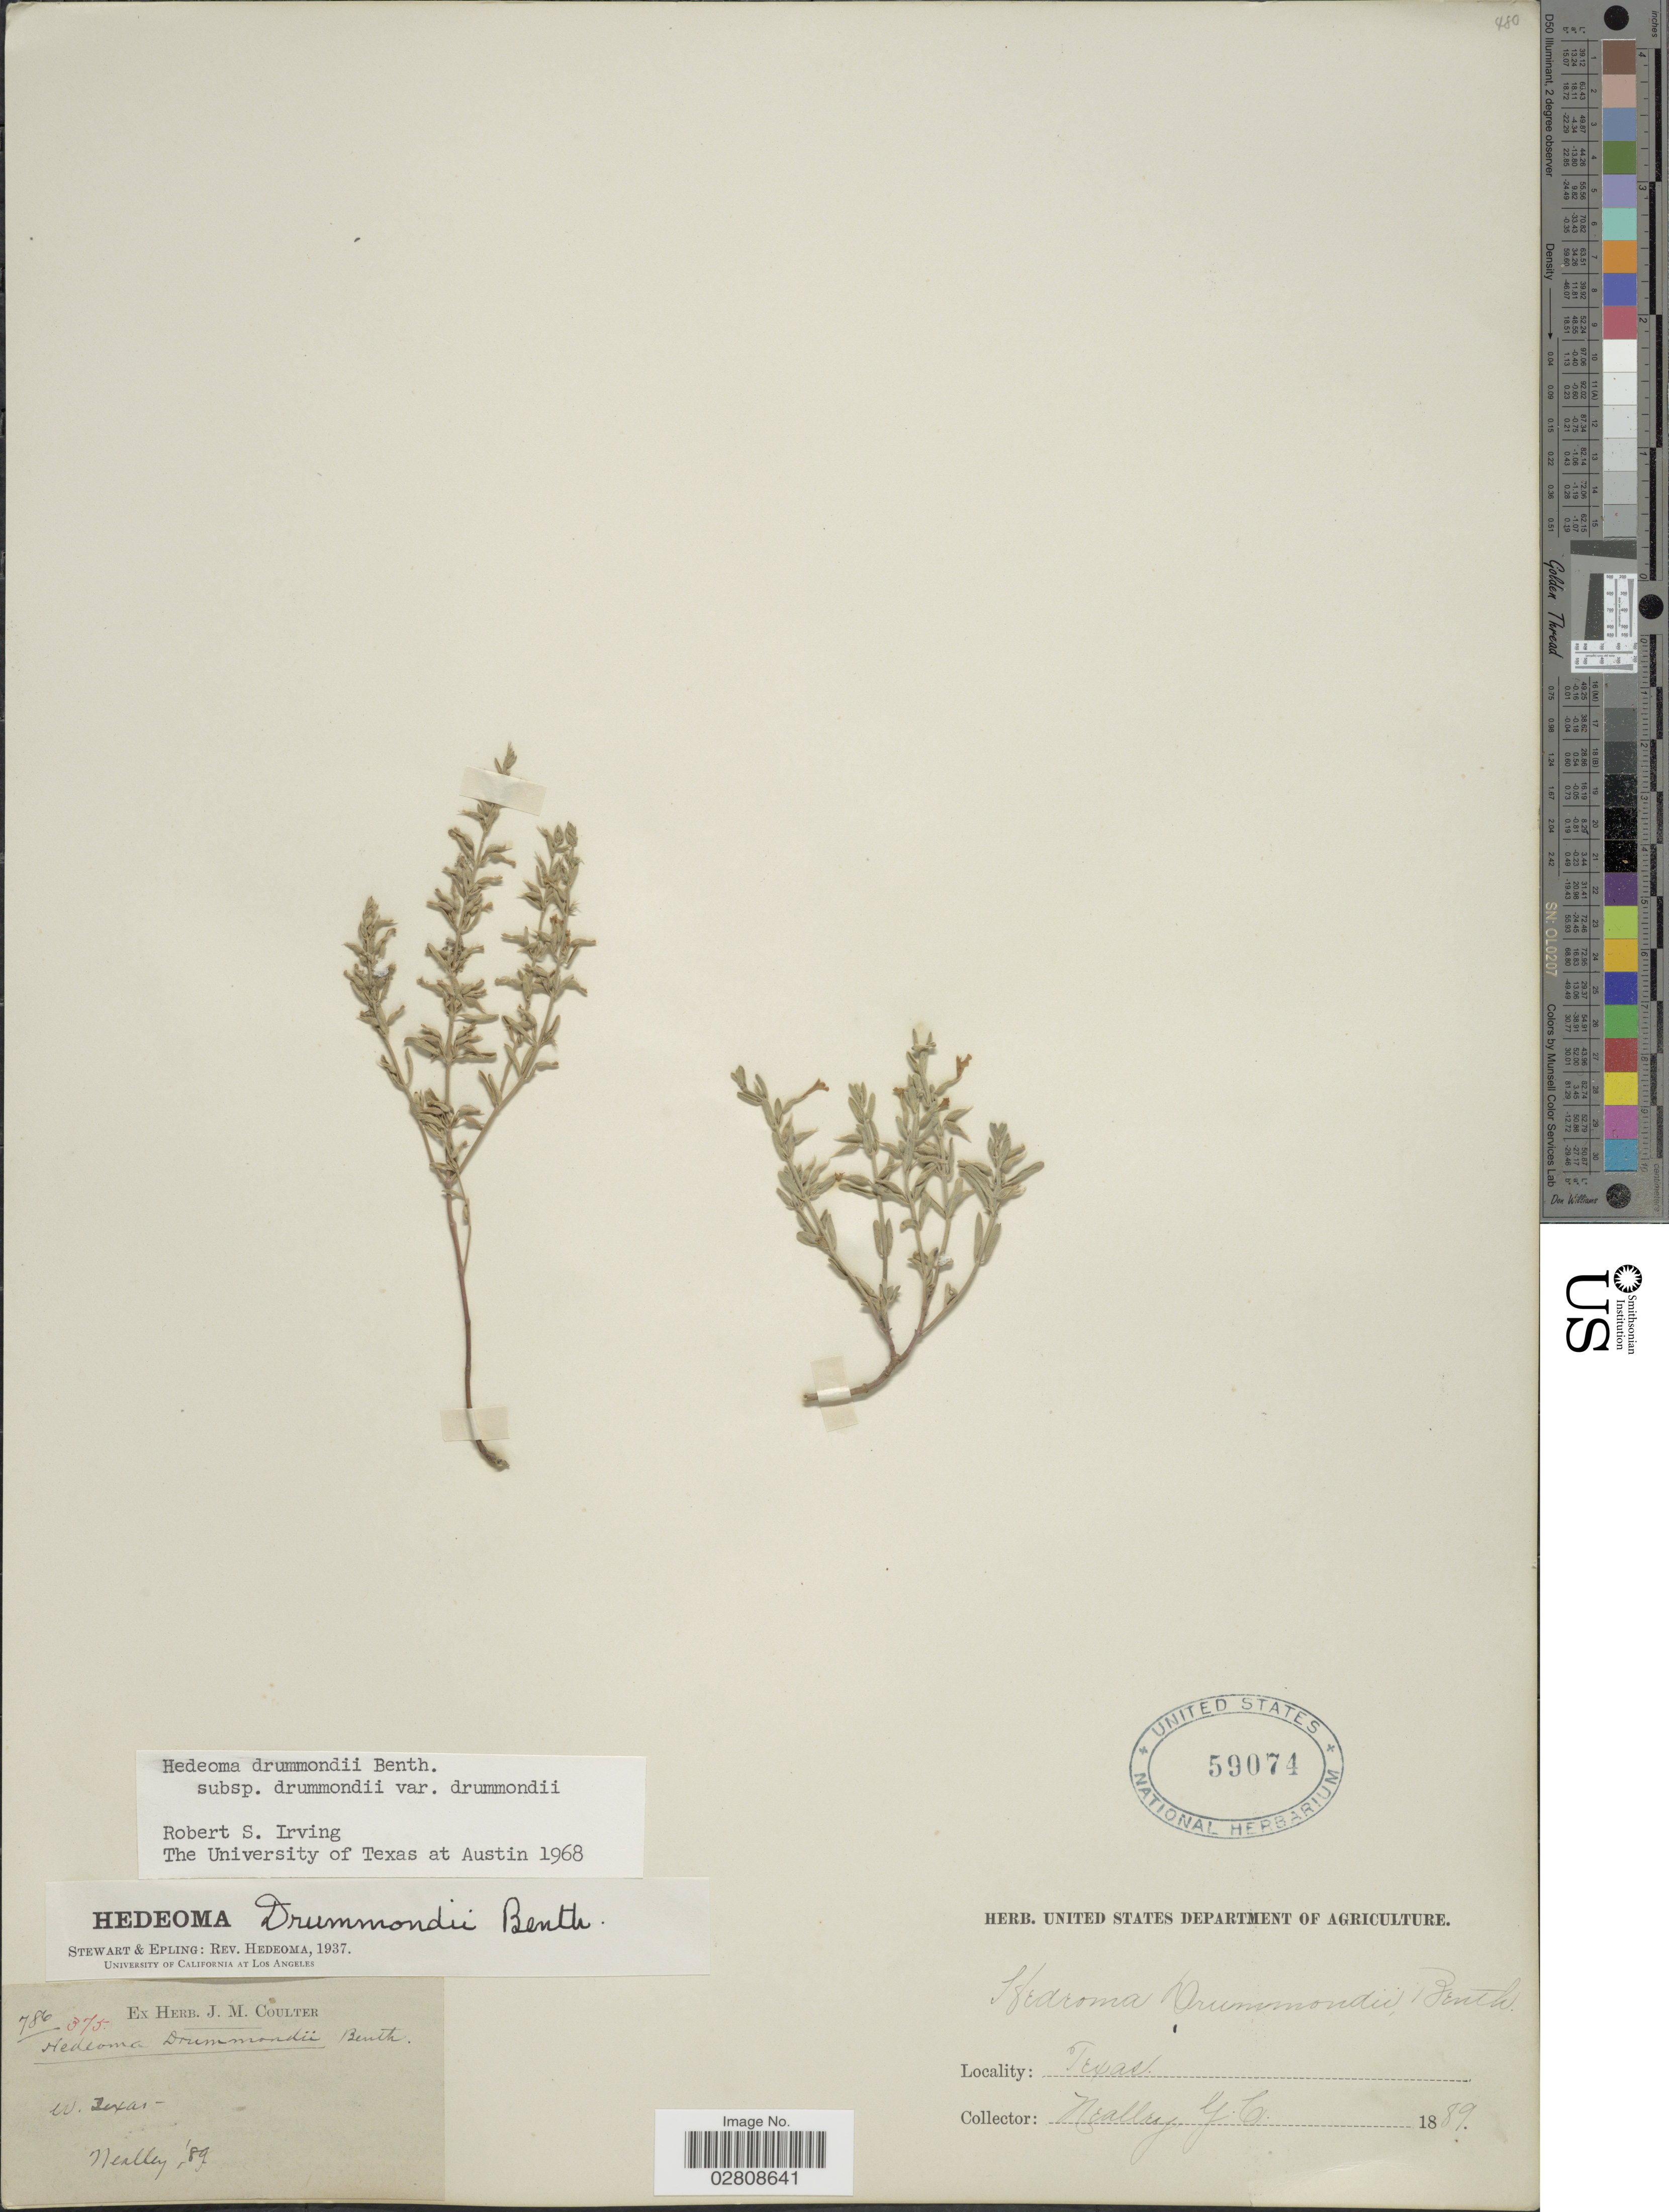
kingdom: Plantae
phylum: Tracheophyta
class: Magnoliopsida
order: Lamiales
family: Lamiaceae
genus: Hedeoma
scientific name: Hedeoma drummondii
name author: Benth.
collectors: G. C. Nealley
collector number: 786/375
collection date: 1889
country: United States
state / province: Texas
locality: W. Texas.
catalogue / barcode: US 59074